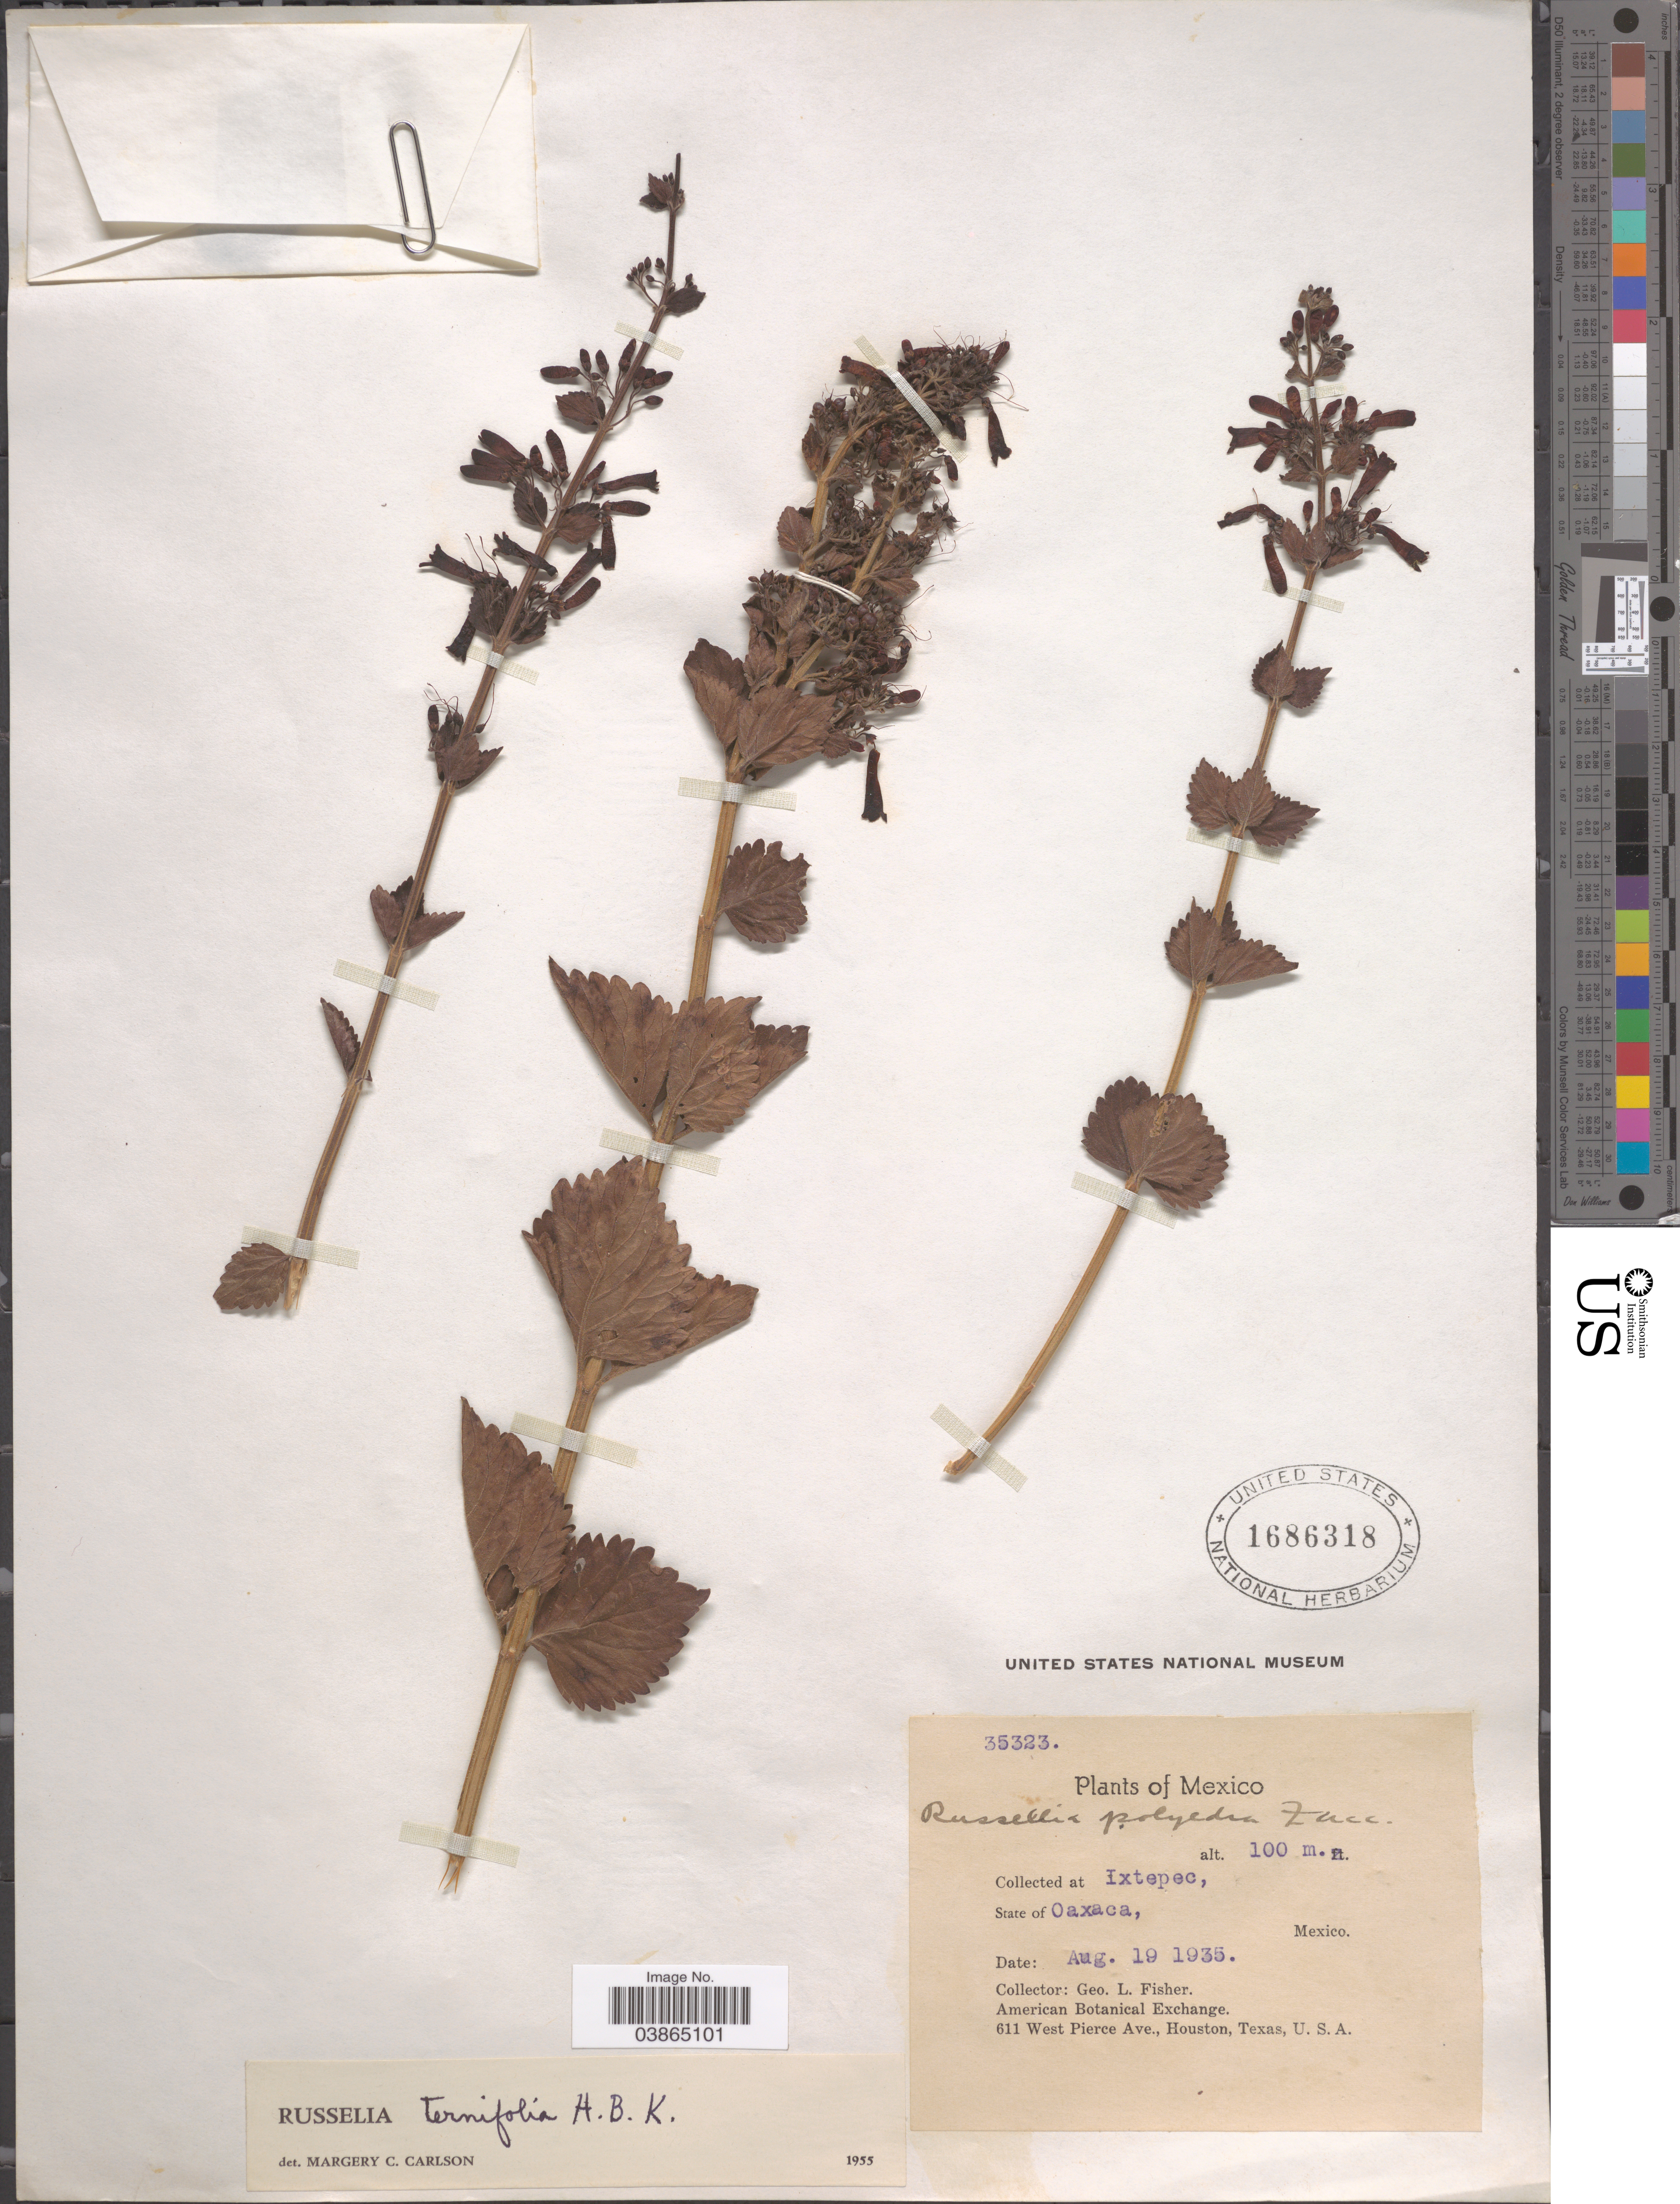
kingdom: Plantae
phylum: Tracheophyta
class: Magnoliopsida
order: Lamiales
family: Plantaginaceae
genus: Russelia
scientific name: Russelia ternifolia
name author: Kunth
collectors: G. L. Fisher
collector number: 35323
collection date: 1935-08-19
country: Mexico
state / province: Oaxaca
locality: Ixtepec.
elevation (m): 100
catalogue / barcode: US 1686318